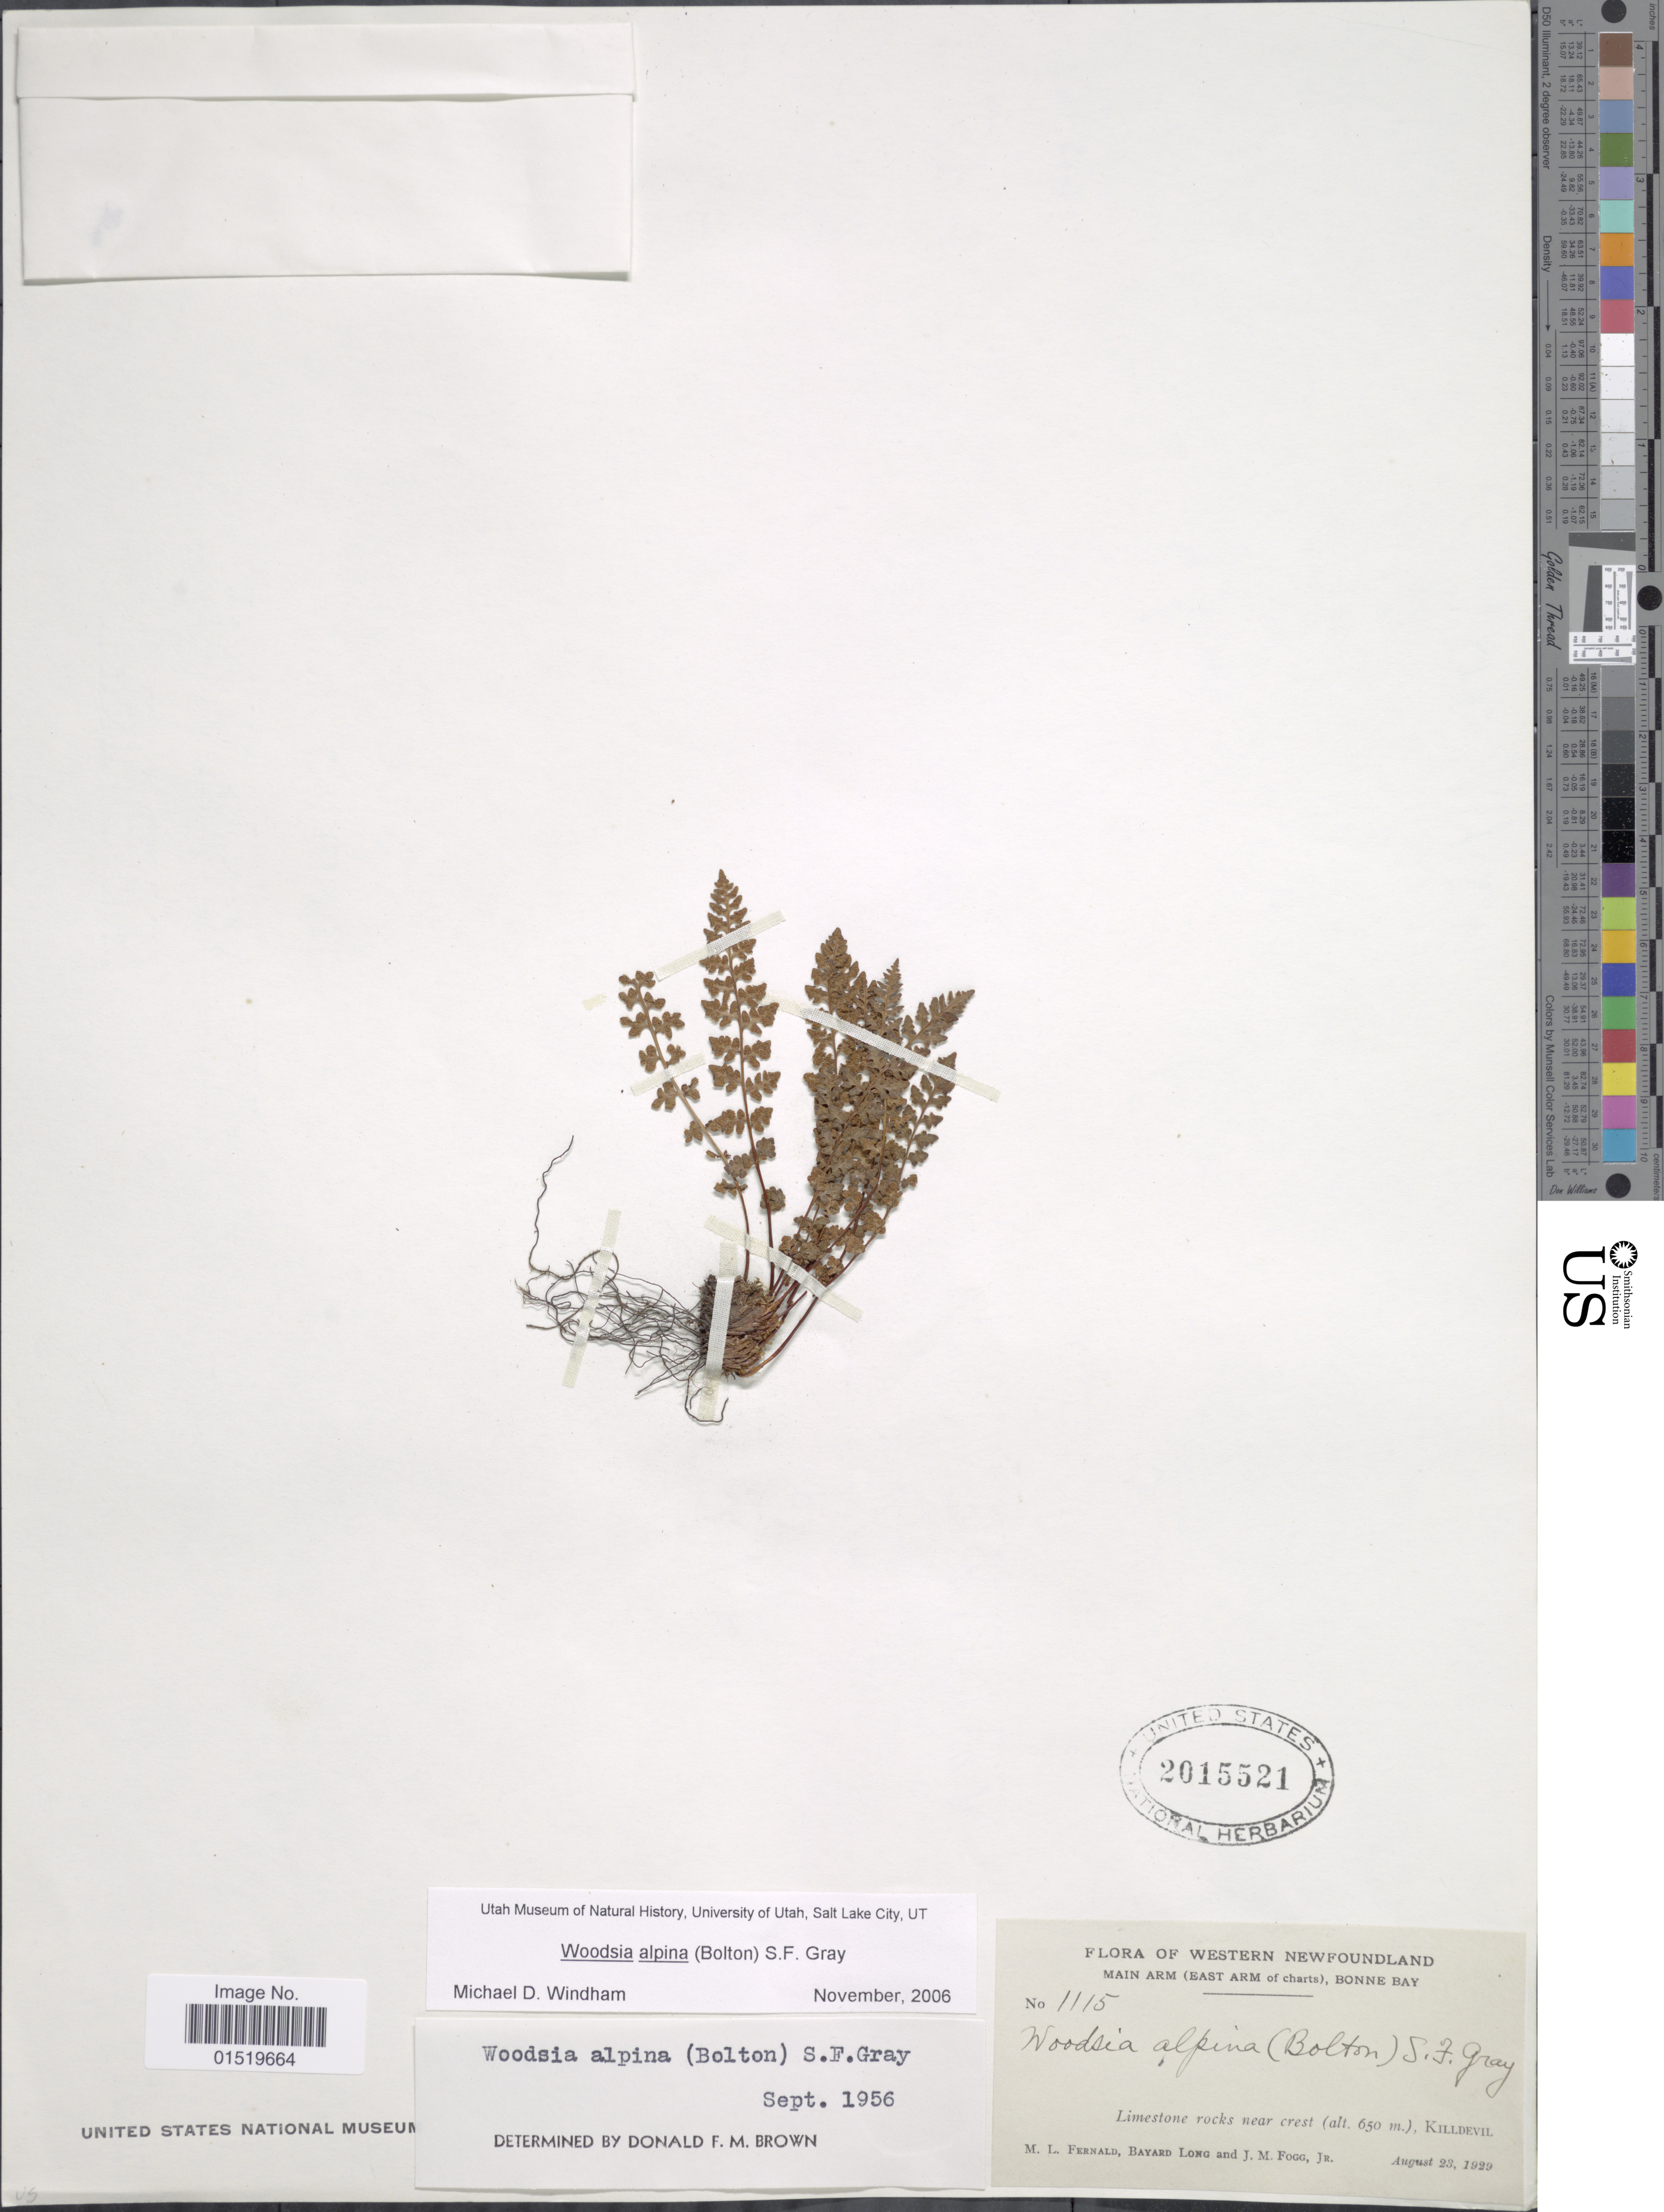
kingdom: Plantae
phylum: Tracheophyta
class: Polypodiopsida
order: Polypodiales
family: Woodsiaceae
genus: Woodsia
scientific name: Woodsia alpina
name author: (Bolton) S.F. Gray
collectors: M. L. Fernald, B. Long & J. Fogg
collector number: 1115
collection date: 1929-08-23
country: Canada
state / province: Newfoundland and Labrador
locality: Western Newfoundland, Main Arm (East Arm of charts), Bonne Bay, limestone rocks near crest, KIlldevil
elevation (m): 650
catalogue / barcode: US 2015521